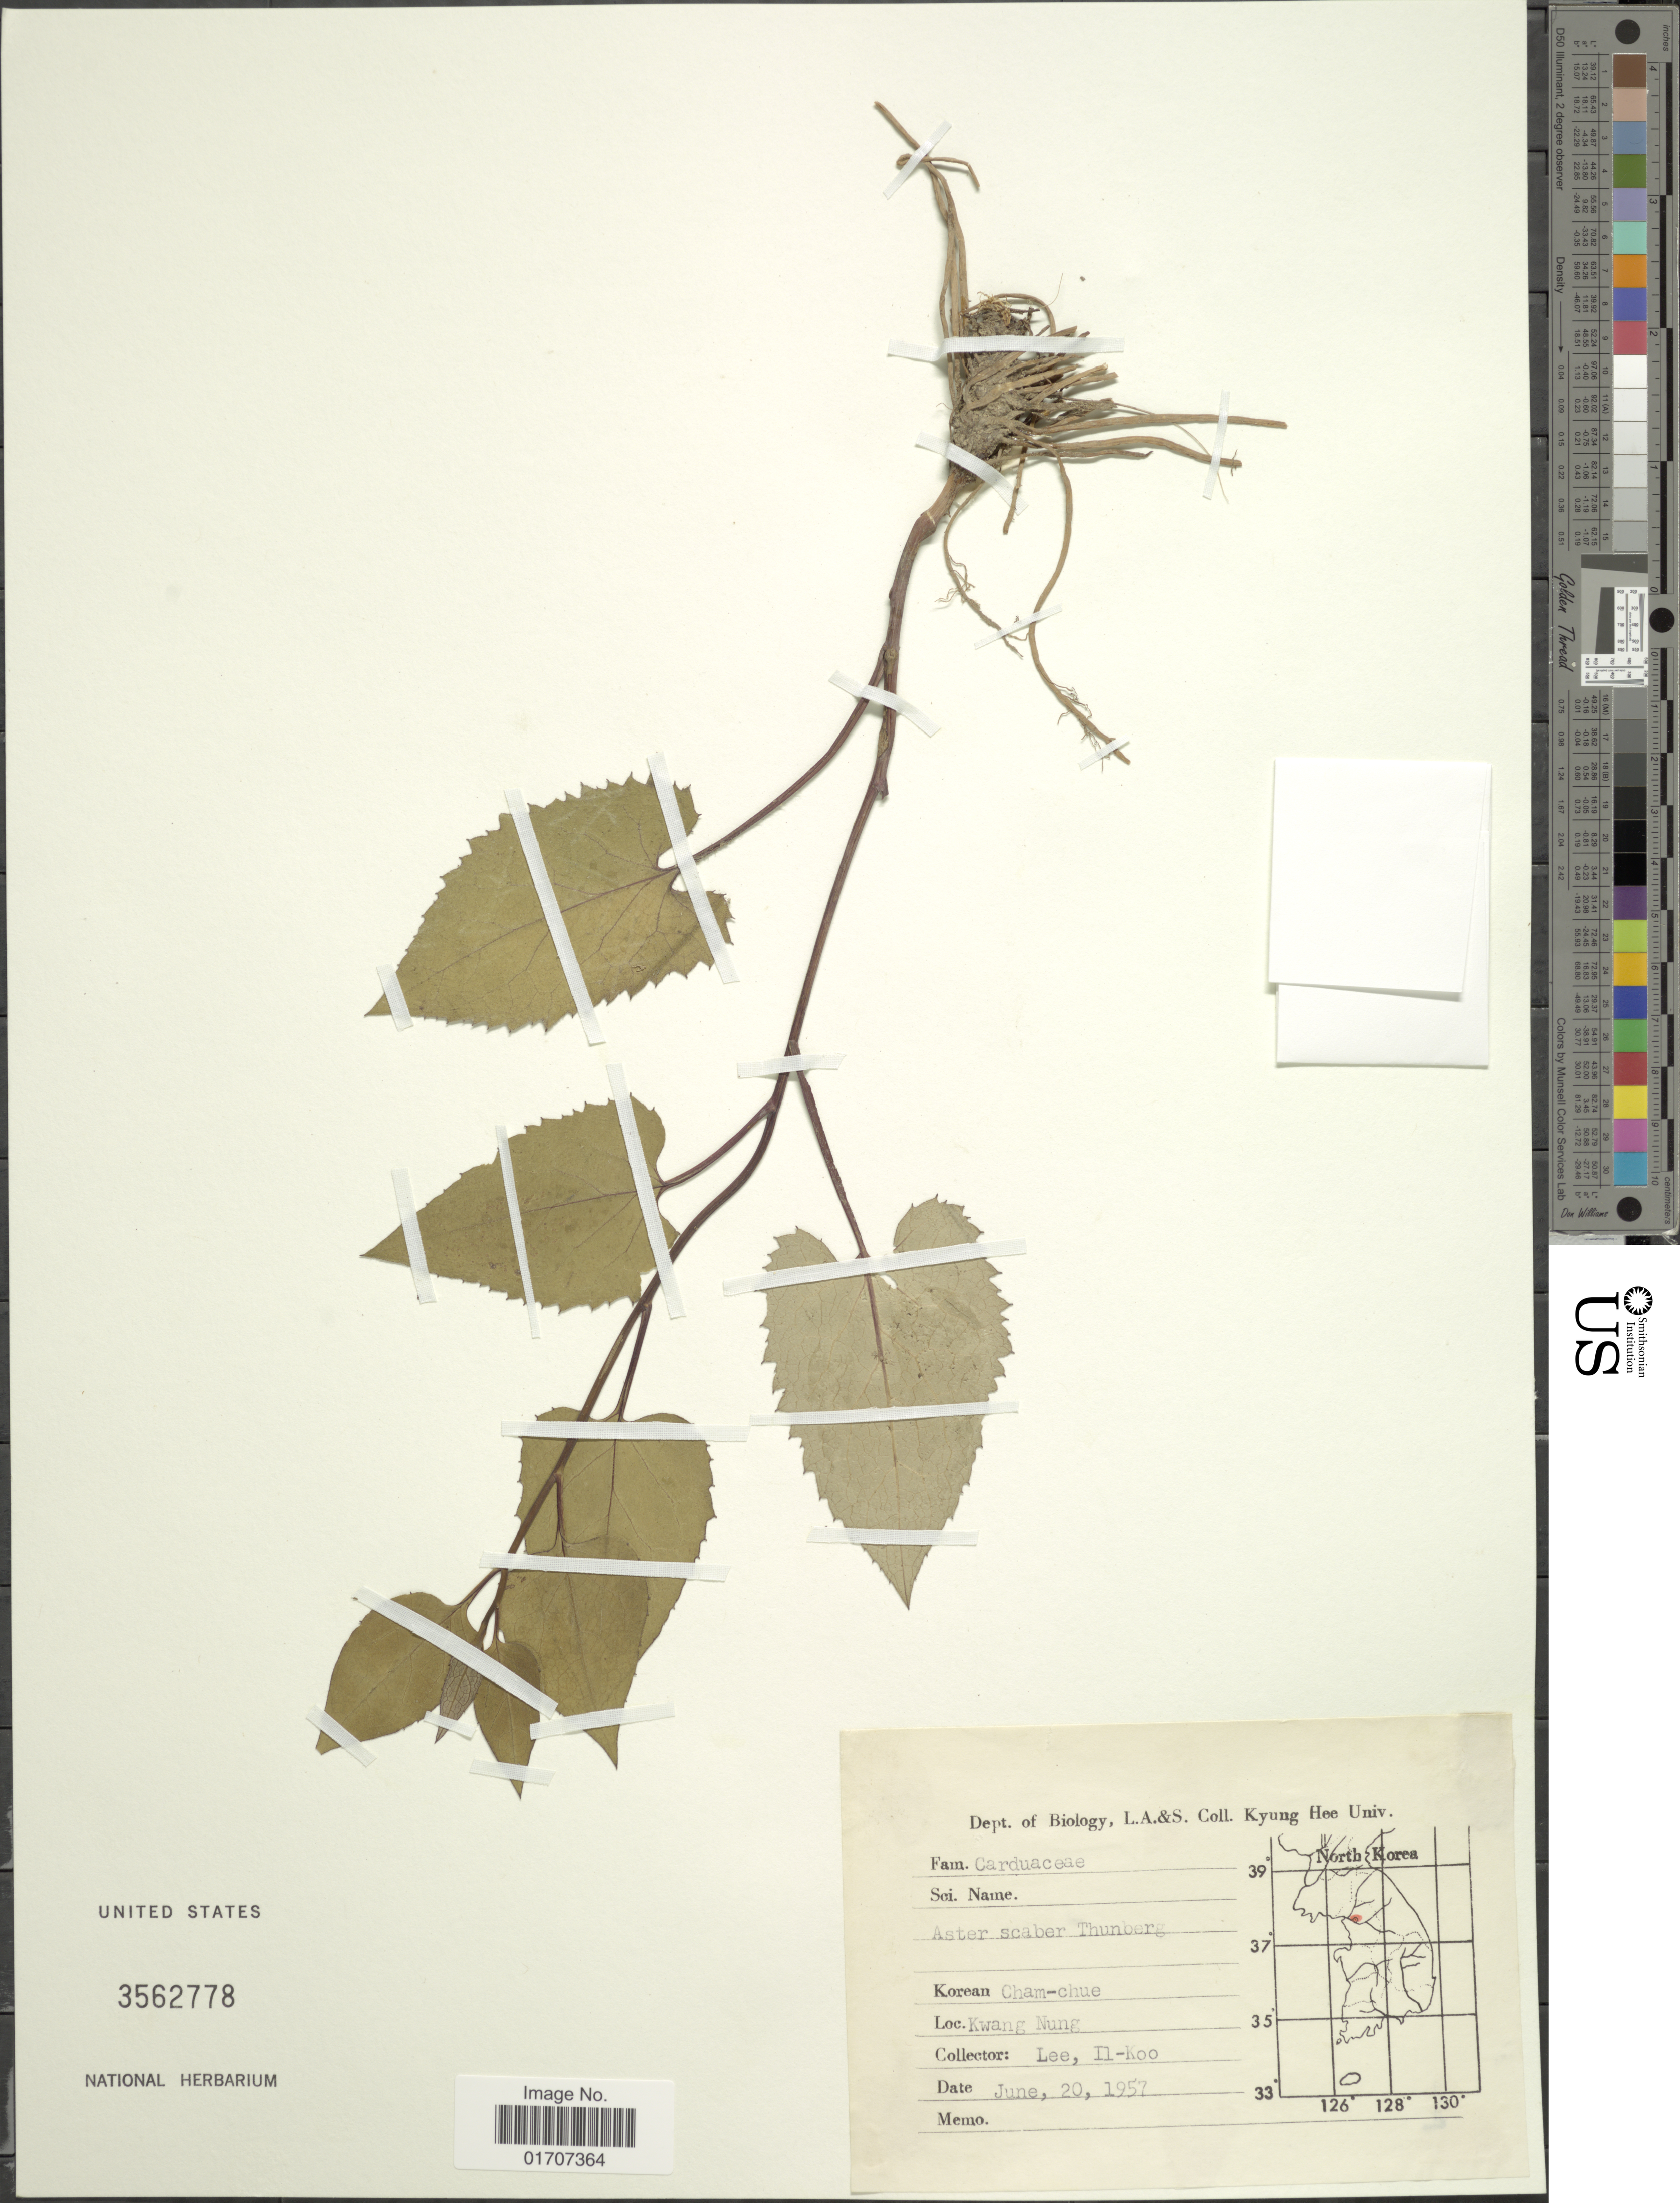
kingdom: Plantae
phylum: Tracheophyta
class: Magnoliopsida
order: Asterales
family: Asteraceae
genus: Doellingeria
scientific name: Doellingeria scabra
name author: (Thunb.) Nees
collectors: I. Lee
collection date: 1957-06-20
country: South Korea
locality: Kwang Nung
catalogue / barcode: US 3562778